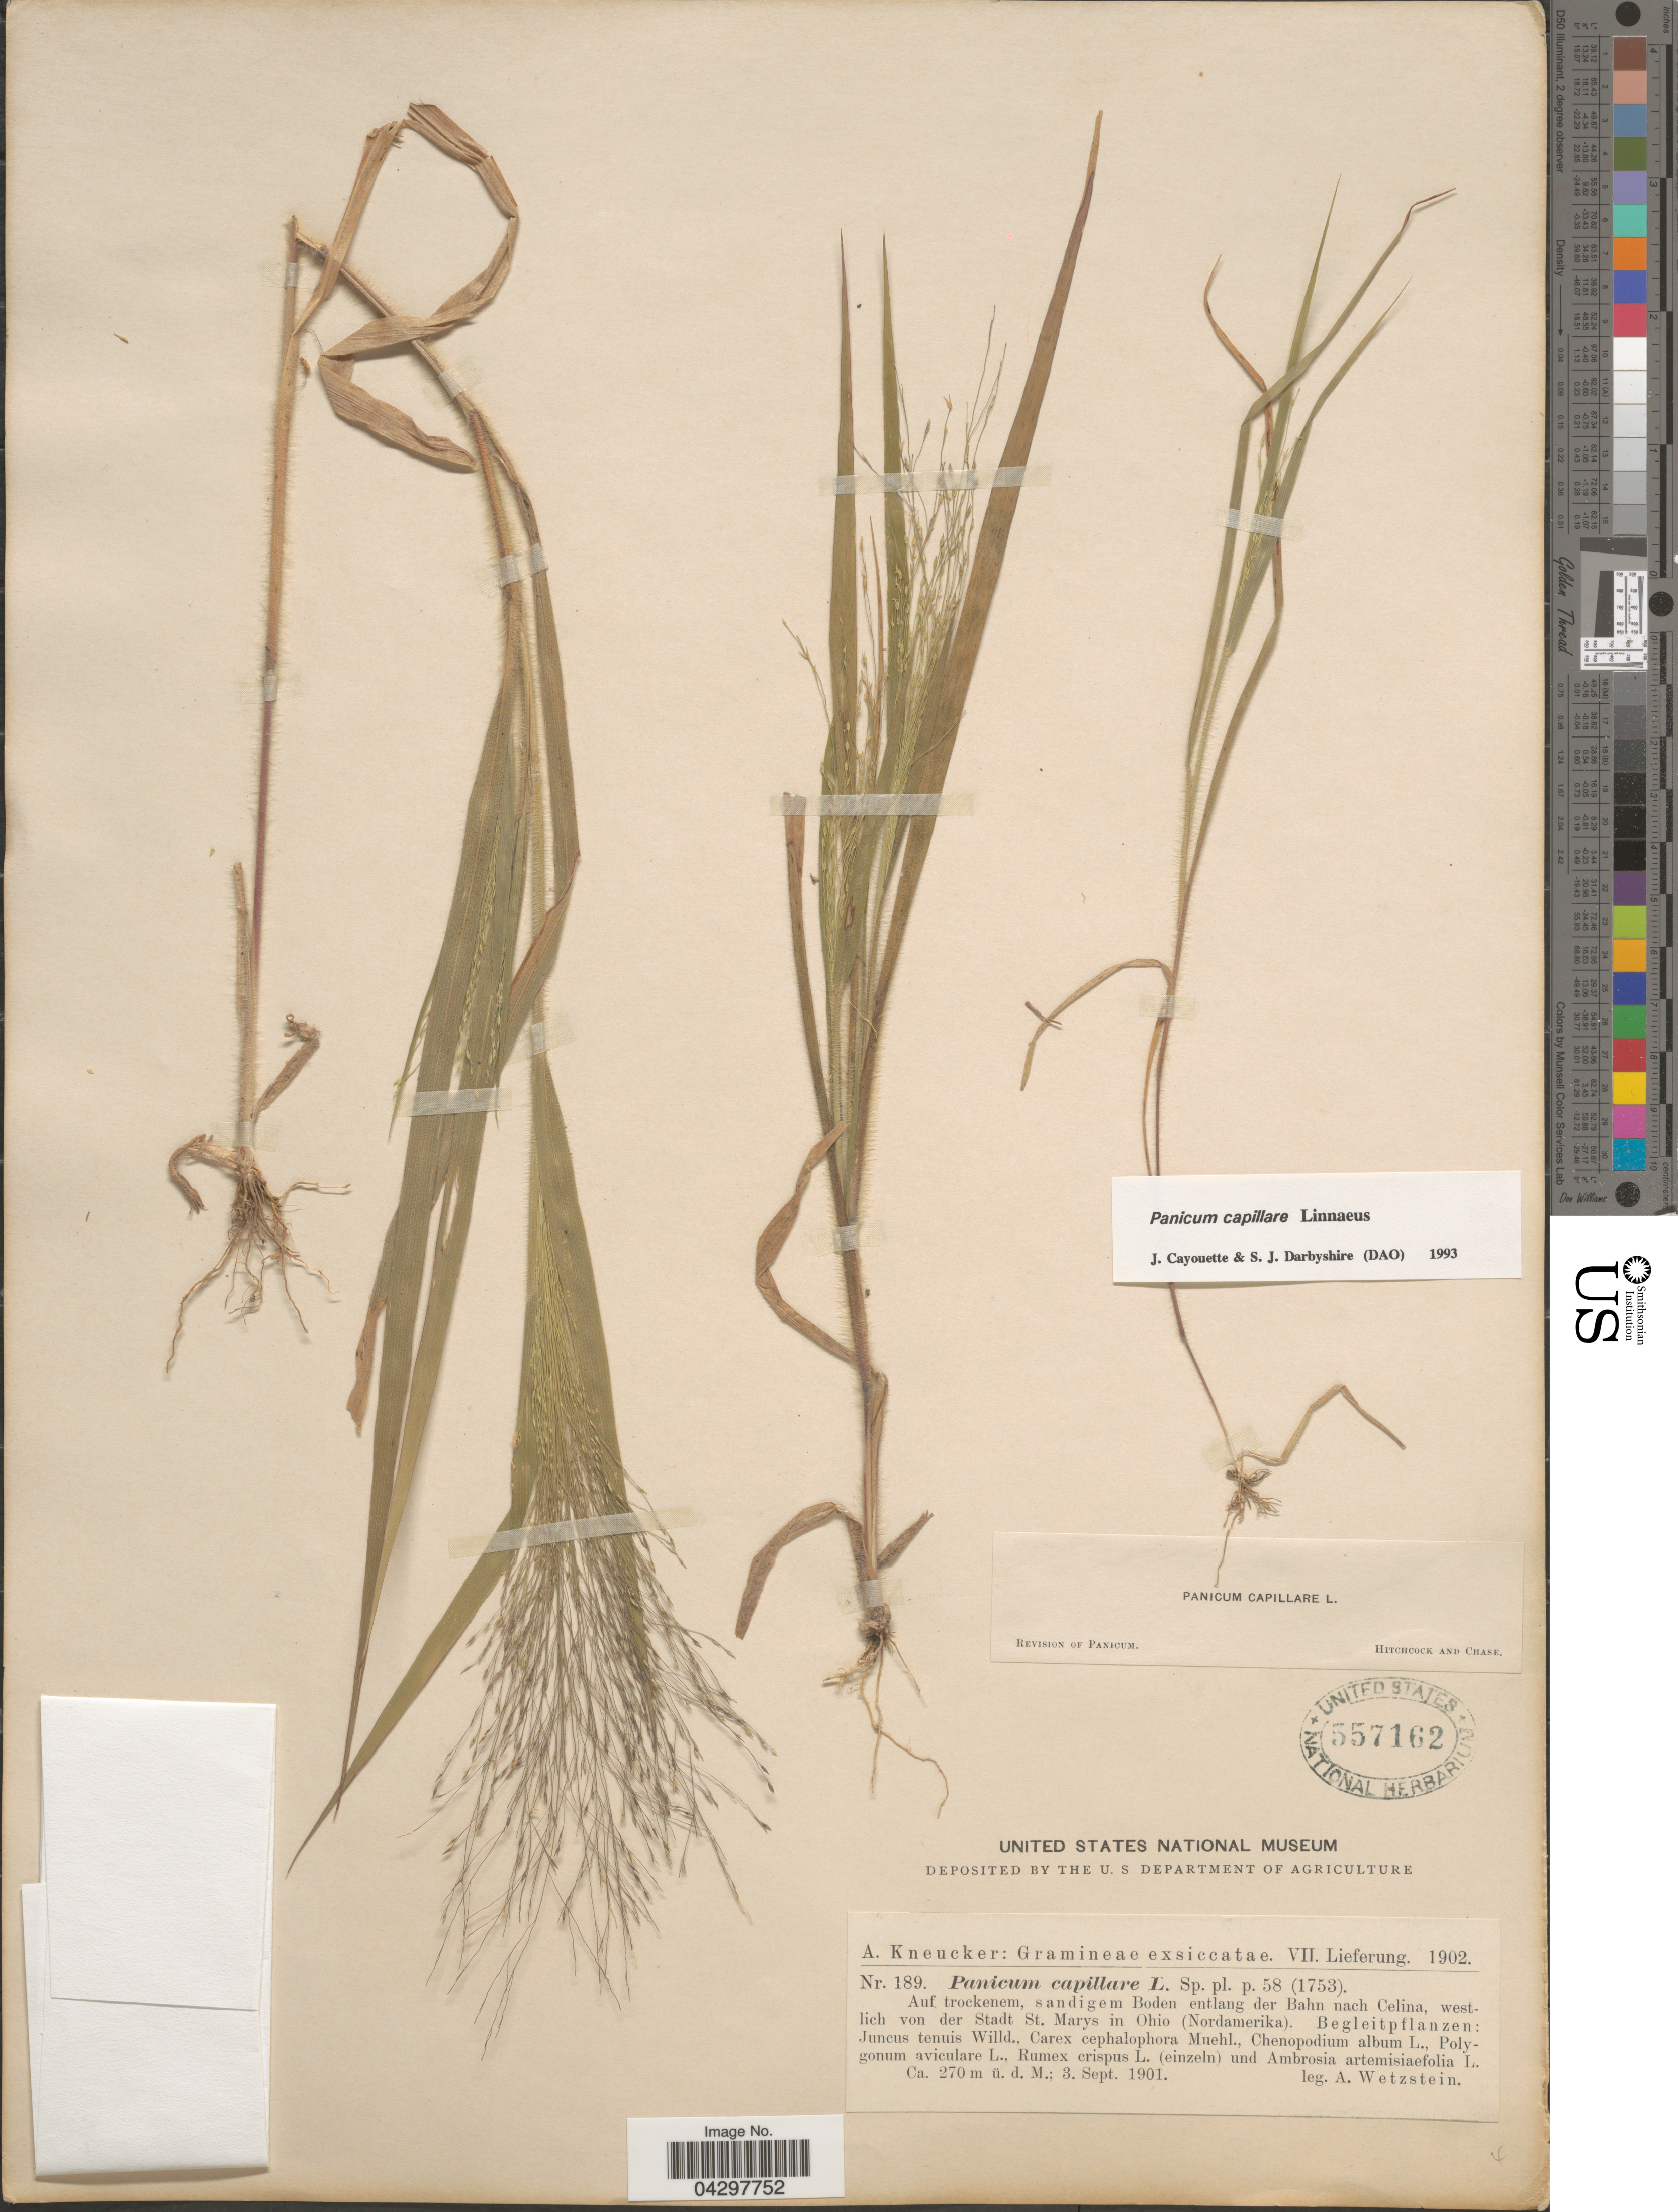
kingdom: Plantae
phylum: Tracheophyta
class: Liliopsida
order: Poales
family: Poaceae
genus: Panicum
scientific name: Panicum capillare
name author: L.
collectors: A. Wetzstein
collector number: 189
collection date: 1901-09-03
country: United States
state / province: Ohio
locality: Auf trockenem, sandigem Boden entlang der Bahn nach Celina, westlich von der Stadt St. Marys in Ohio (Nordamerika).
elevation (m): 270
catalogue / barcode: US 557162